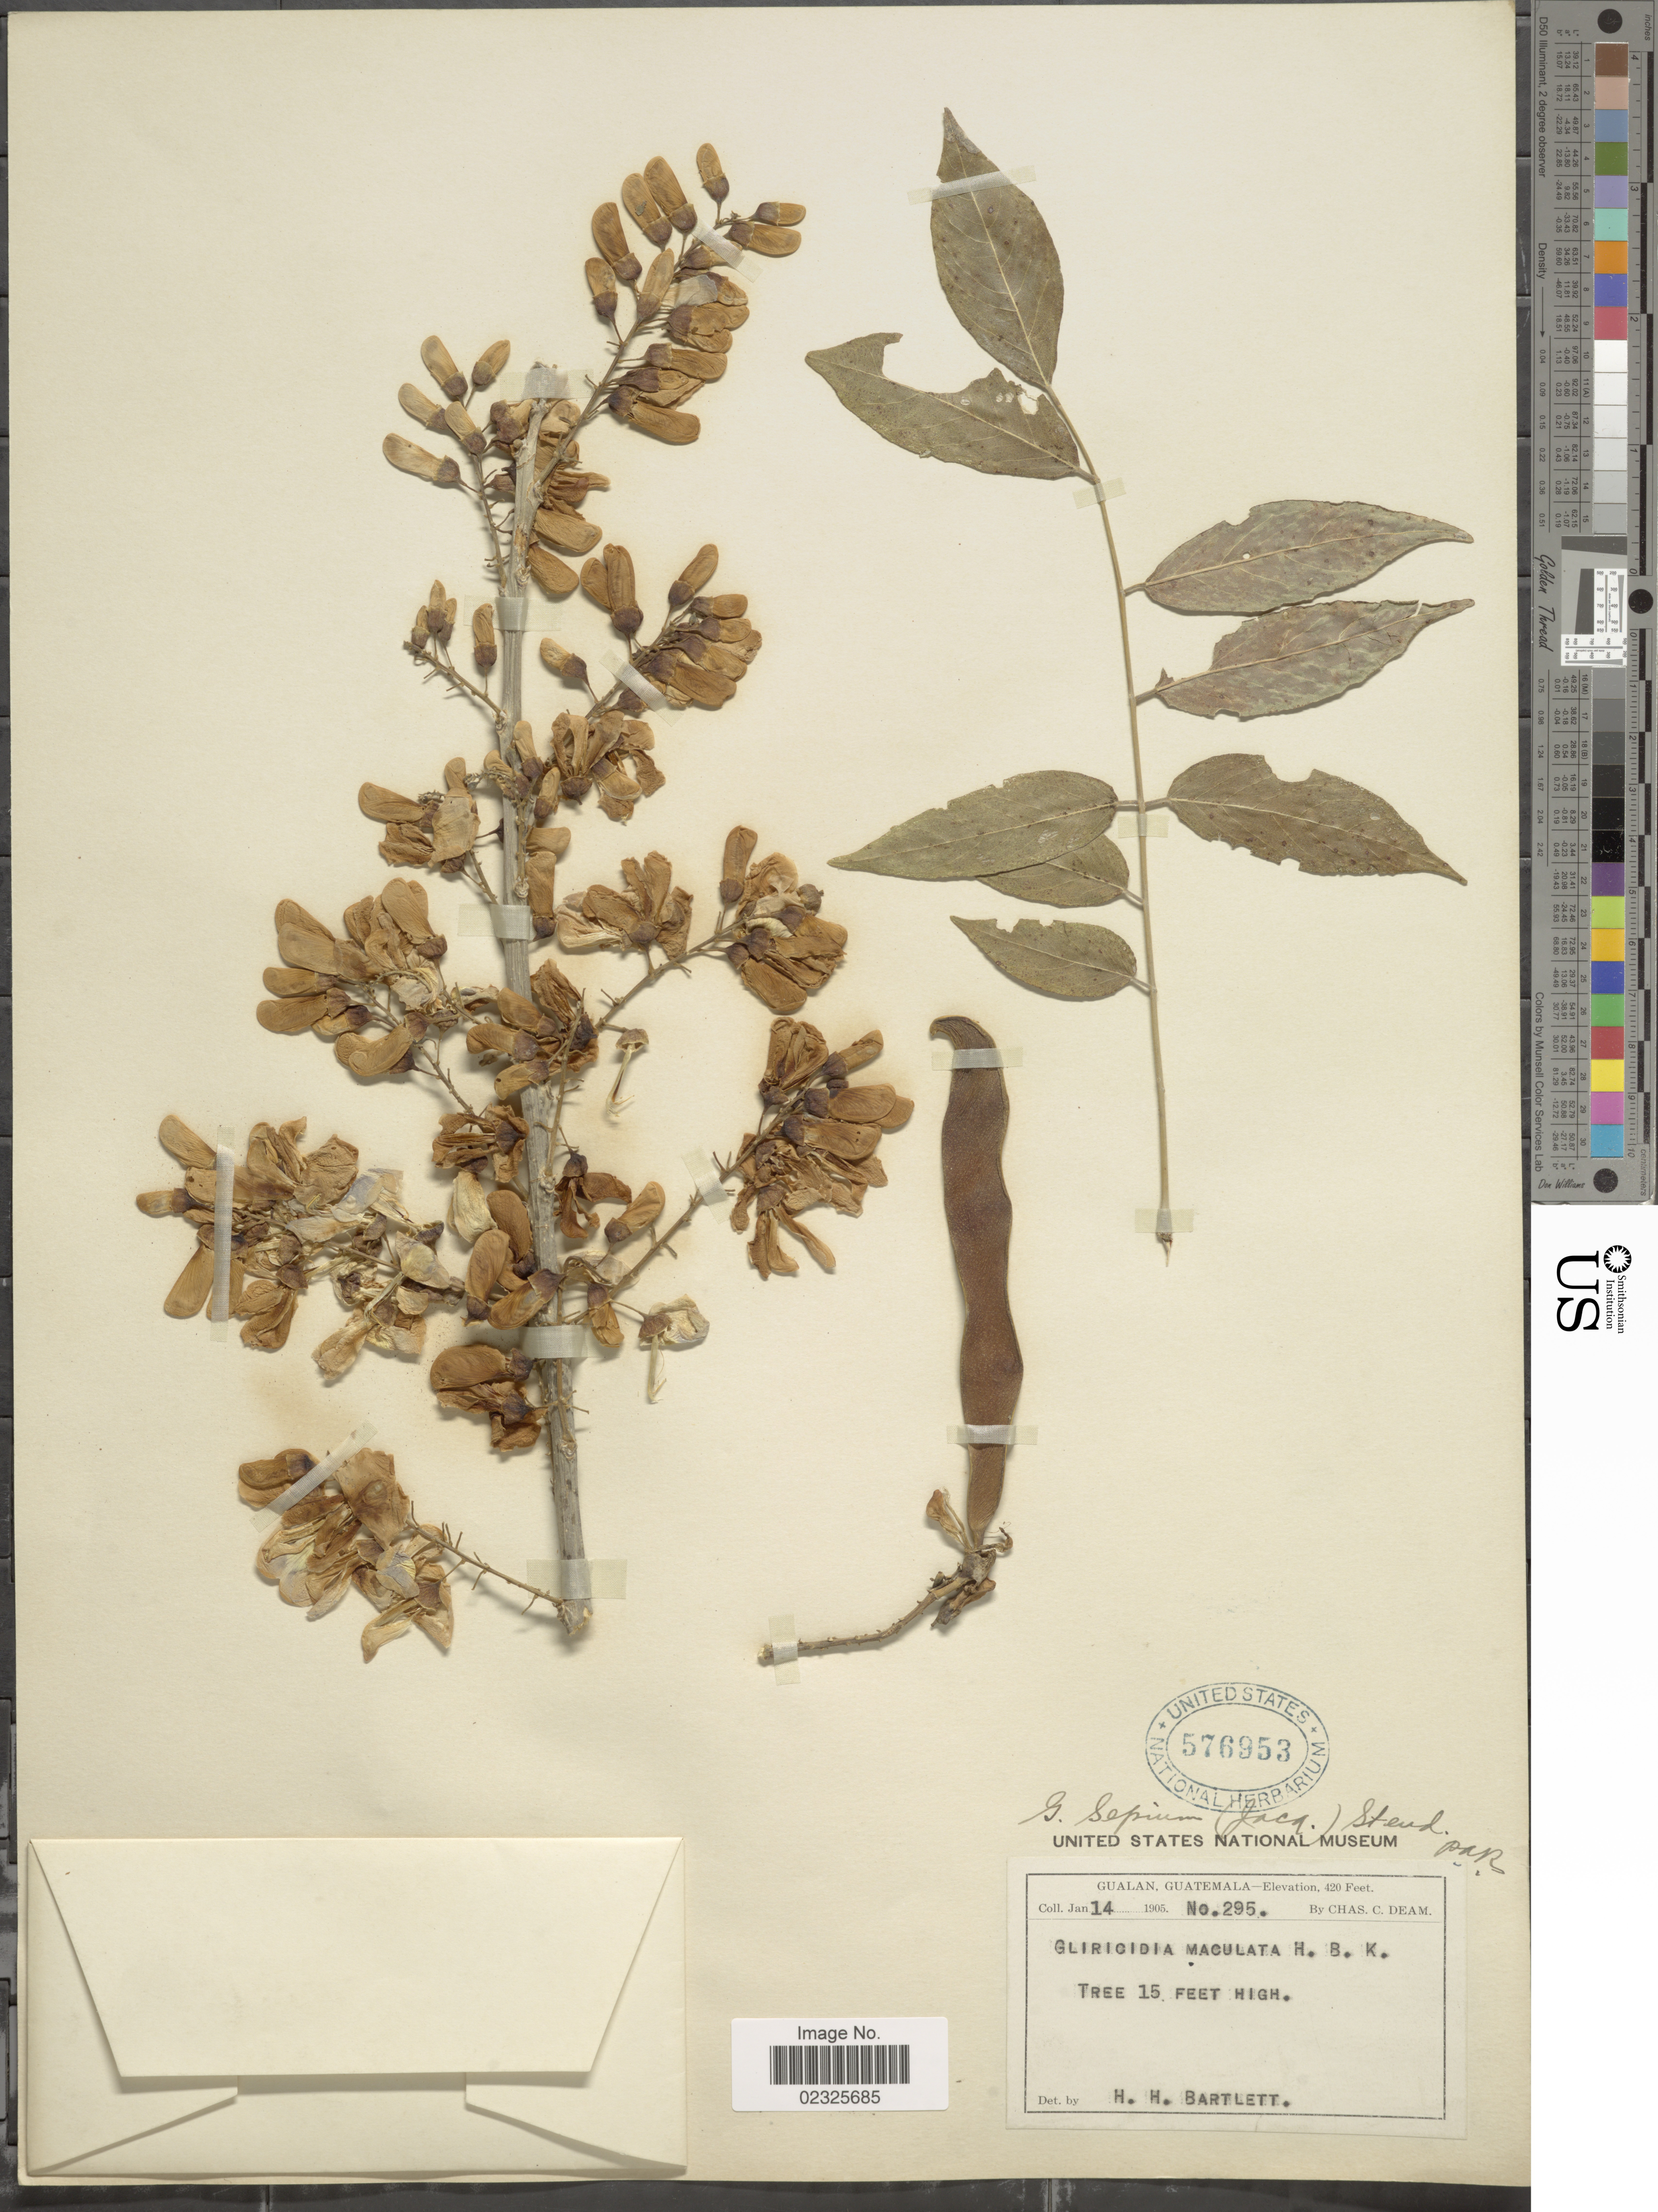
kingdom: Plantae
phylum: Tracheophyta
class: Magnoliopsida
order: Fabales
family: Fabaceae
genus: Gliricidia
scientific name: Gliricidia sepium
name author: (Jacq.) Kunth ex Walp.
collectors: C. C. Deam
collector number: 295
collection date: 1905-01-14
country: Guatemala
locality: Gualan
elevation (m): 128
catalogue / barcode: US 576953